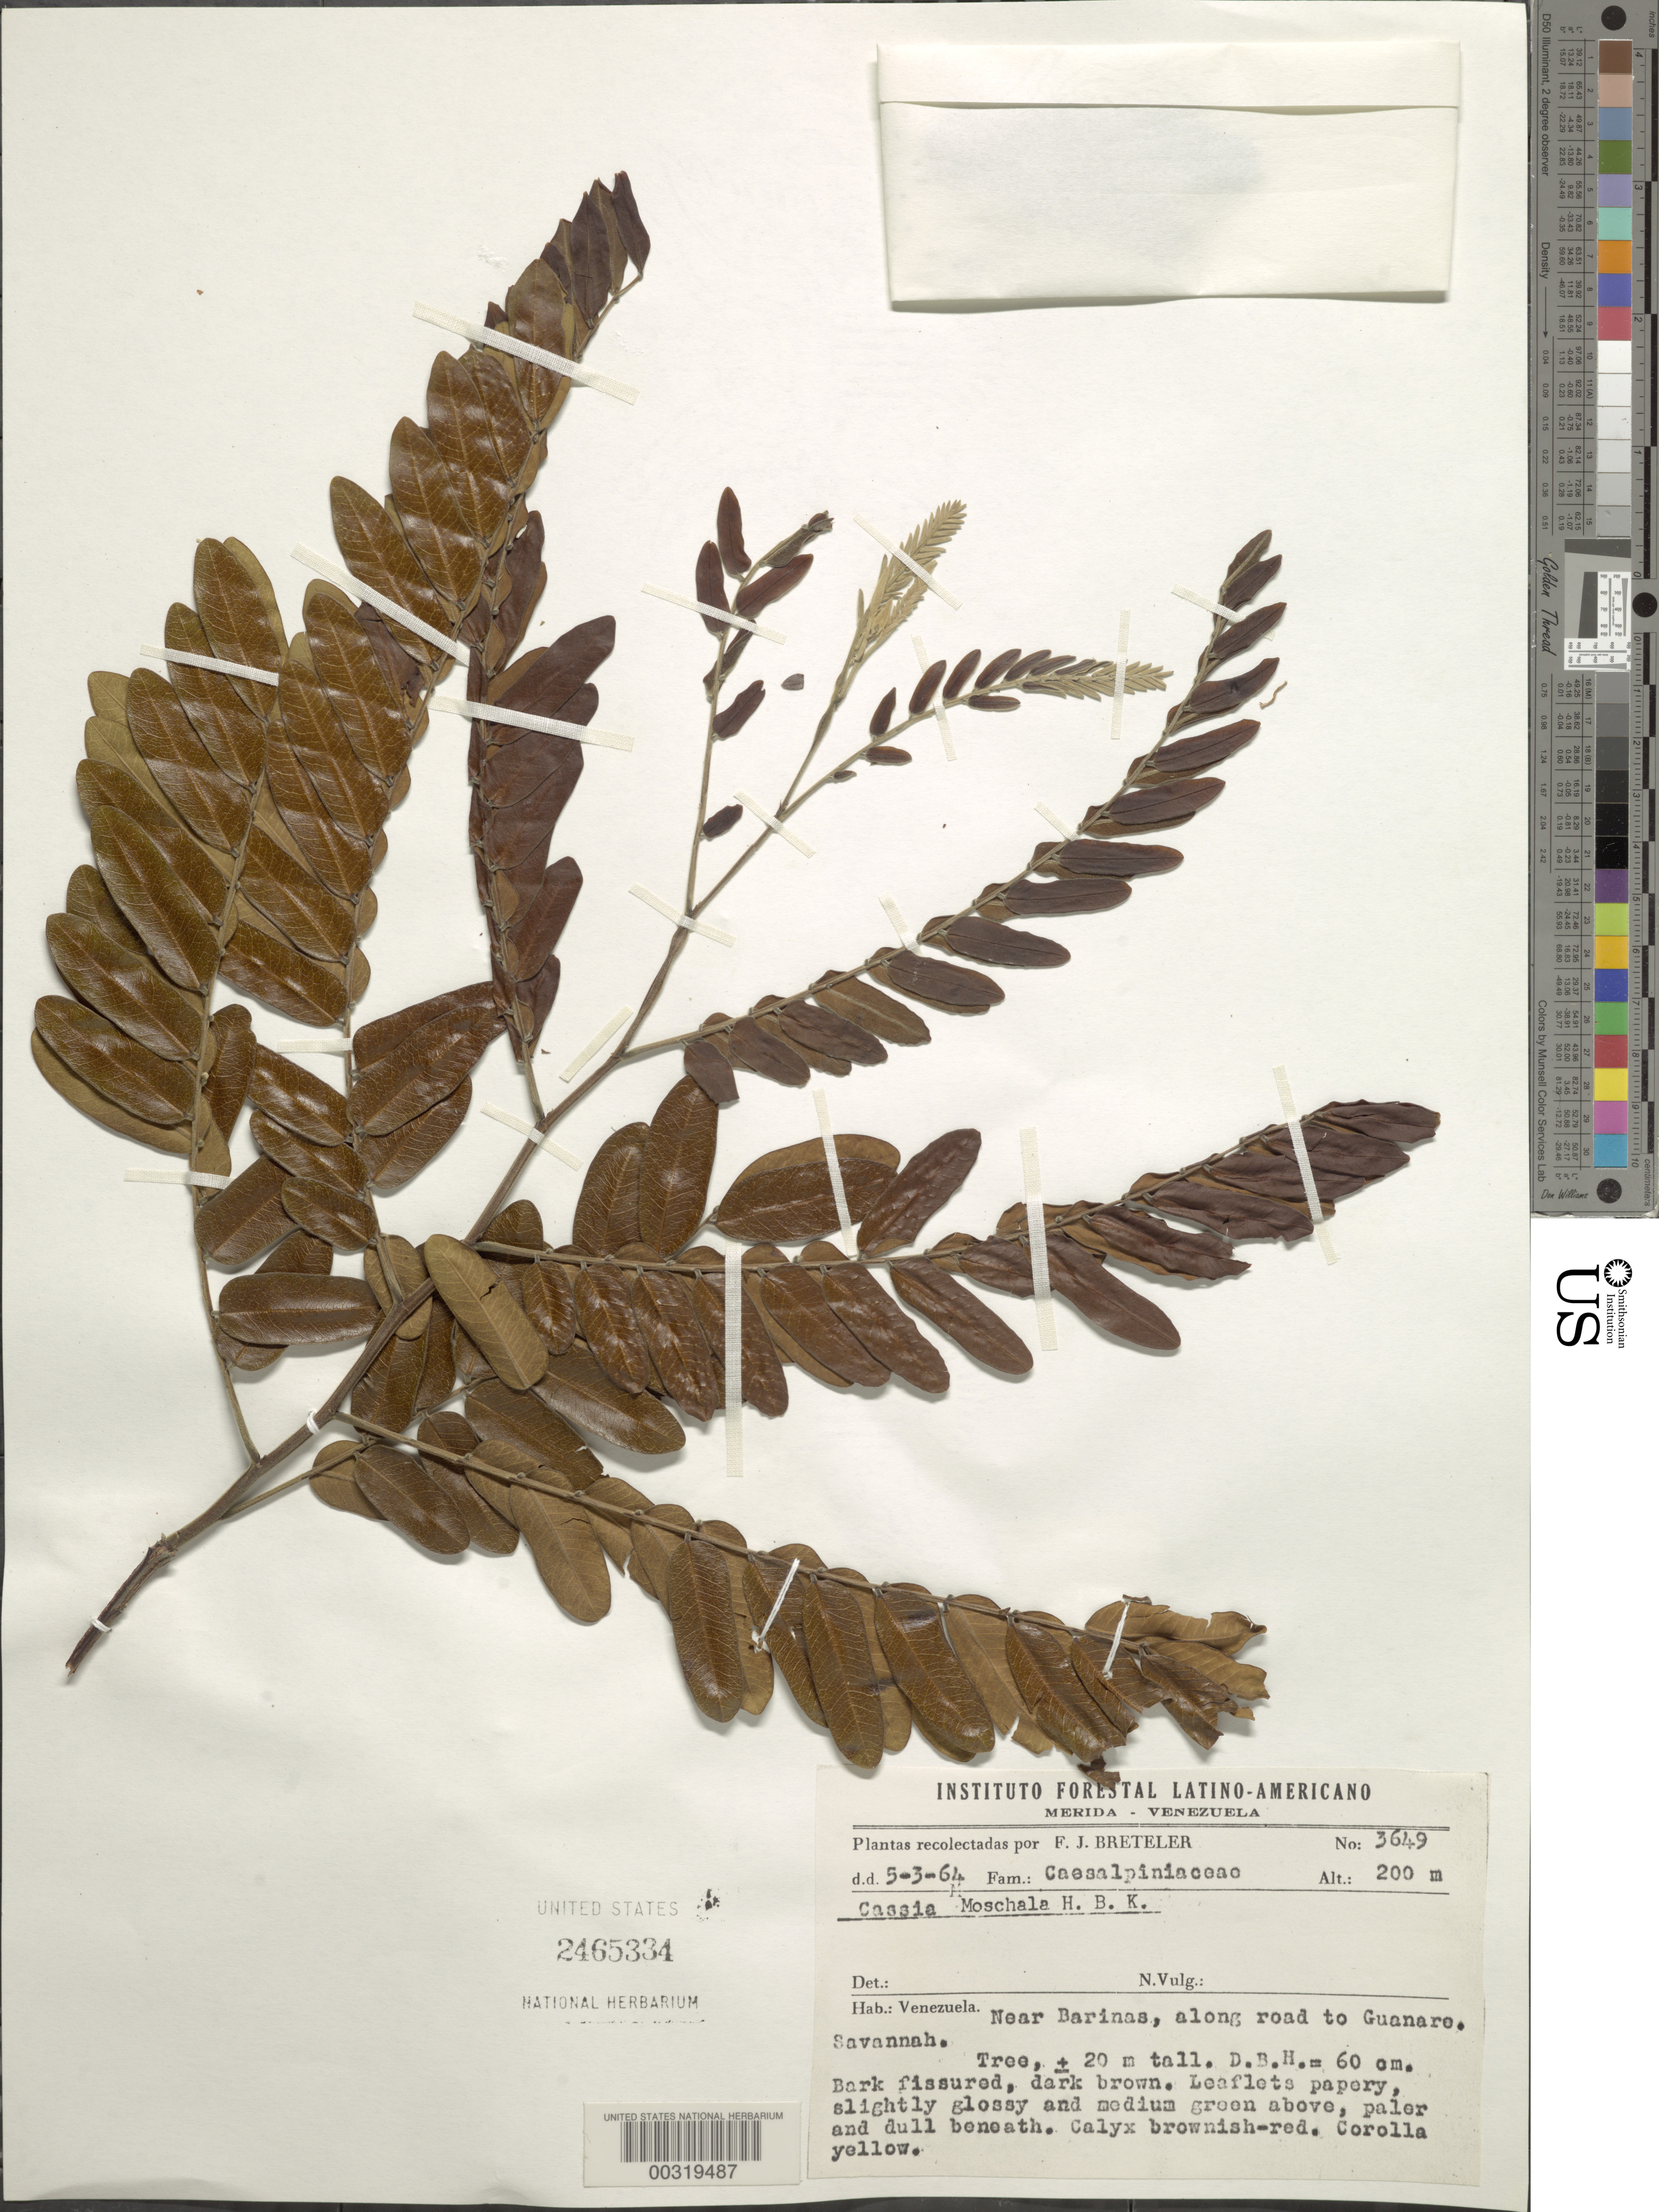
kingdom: Plantae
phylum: Tracheophyta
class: Magnoliopsida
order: Fabales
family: Fabaceae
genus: Cassia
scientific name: Cassia moschata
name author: Kunth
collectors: F. J. Breteler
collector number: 3649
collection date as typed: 05 Mar 1964 or 03 May 1964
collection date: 1964-03-05 or 1964-05-03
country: Venezuela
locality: Near barinas, along road to guanare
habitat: Savanna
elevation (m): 200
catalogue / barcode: US 2465334